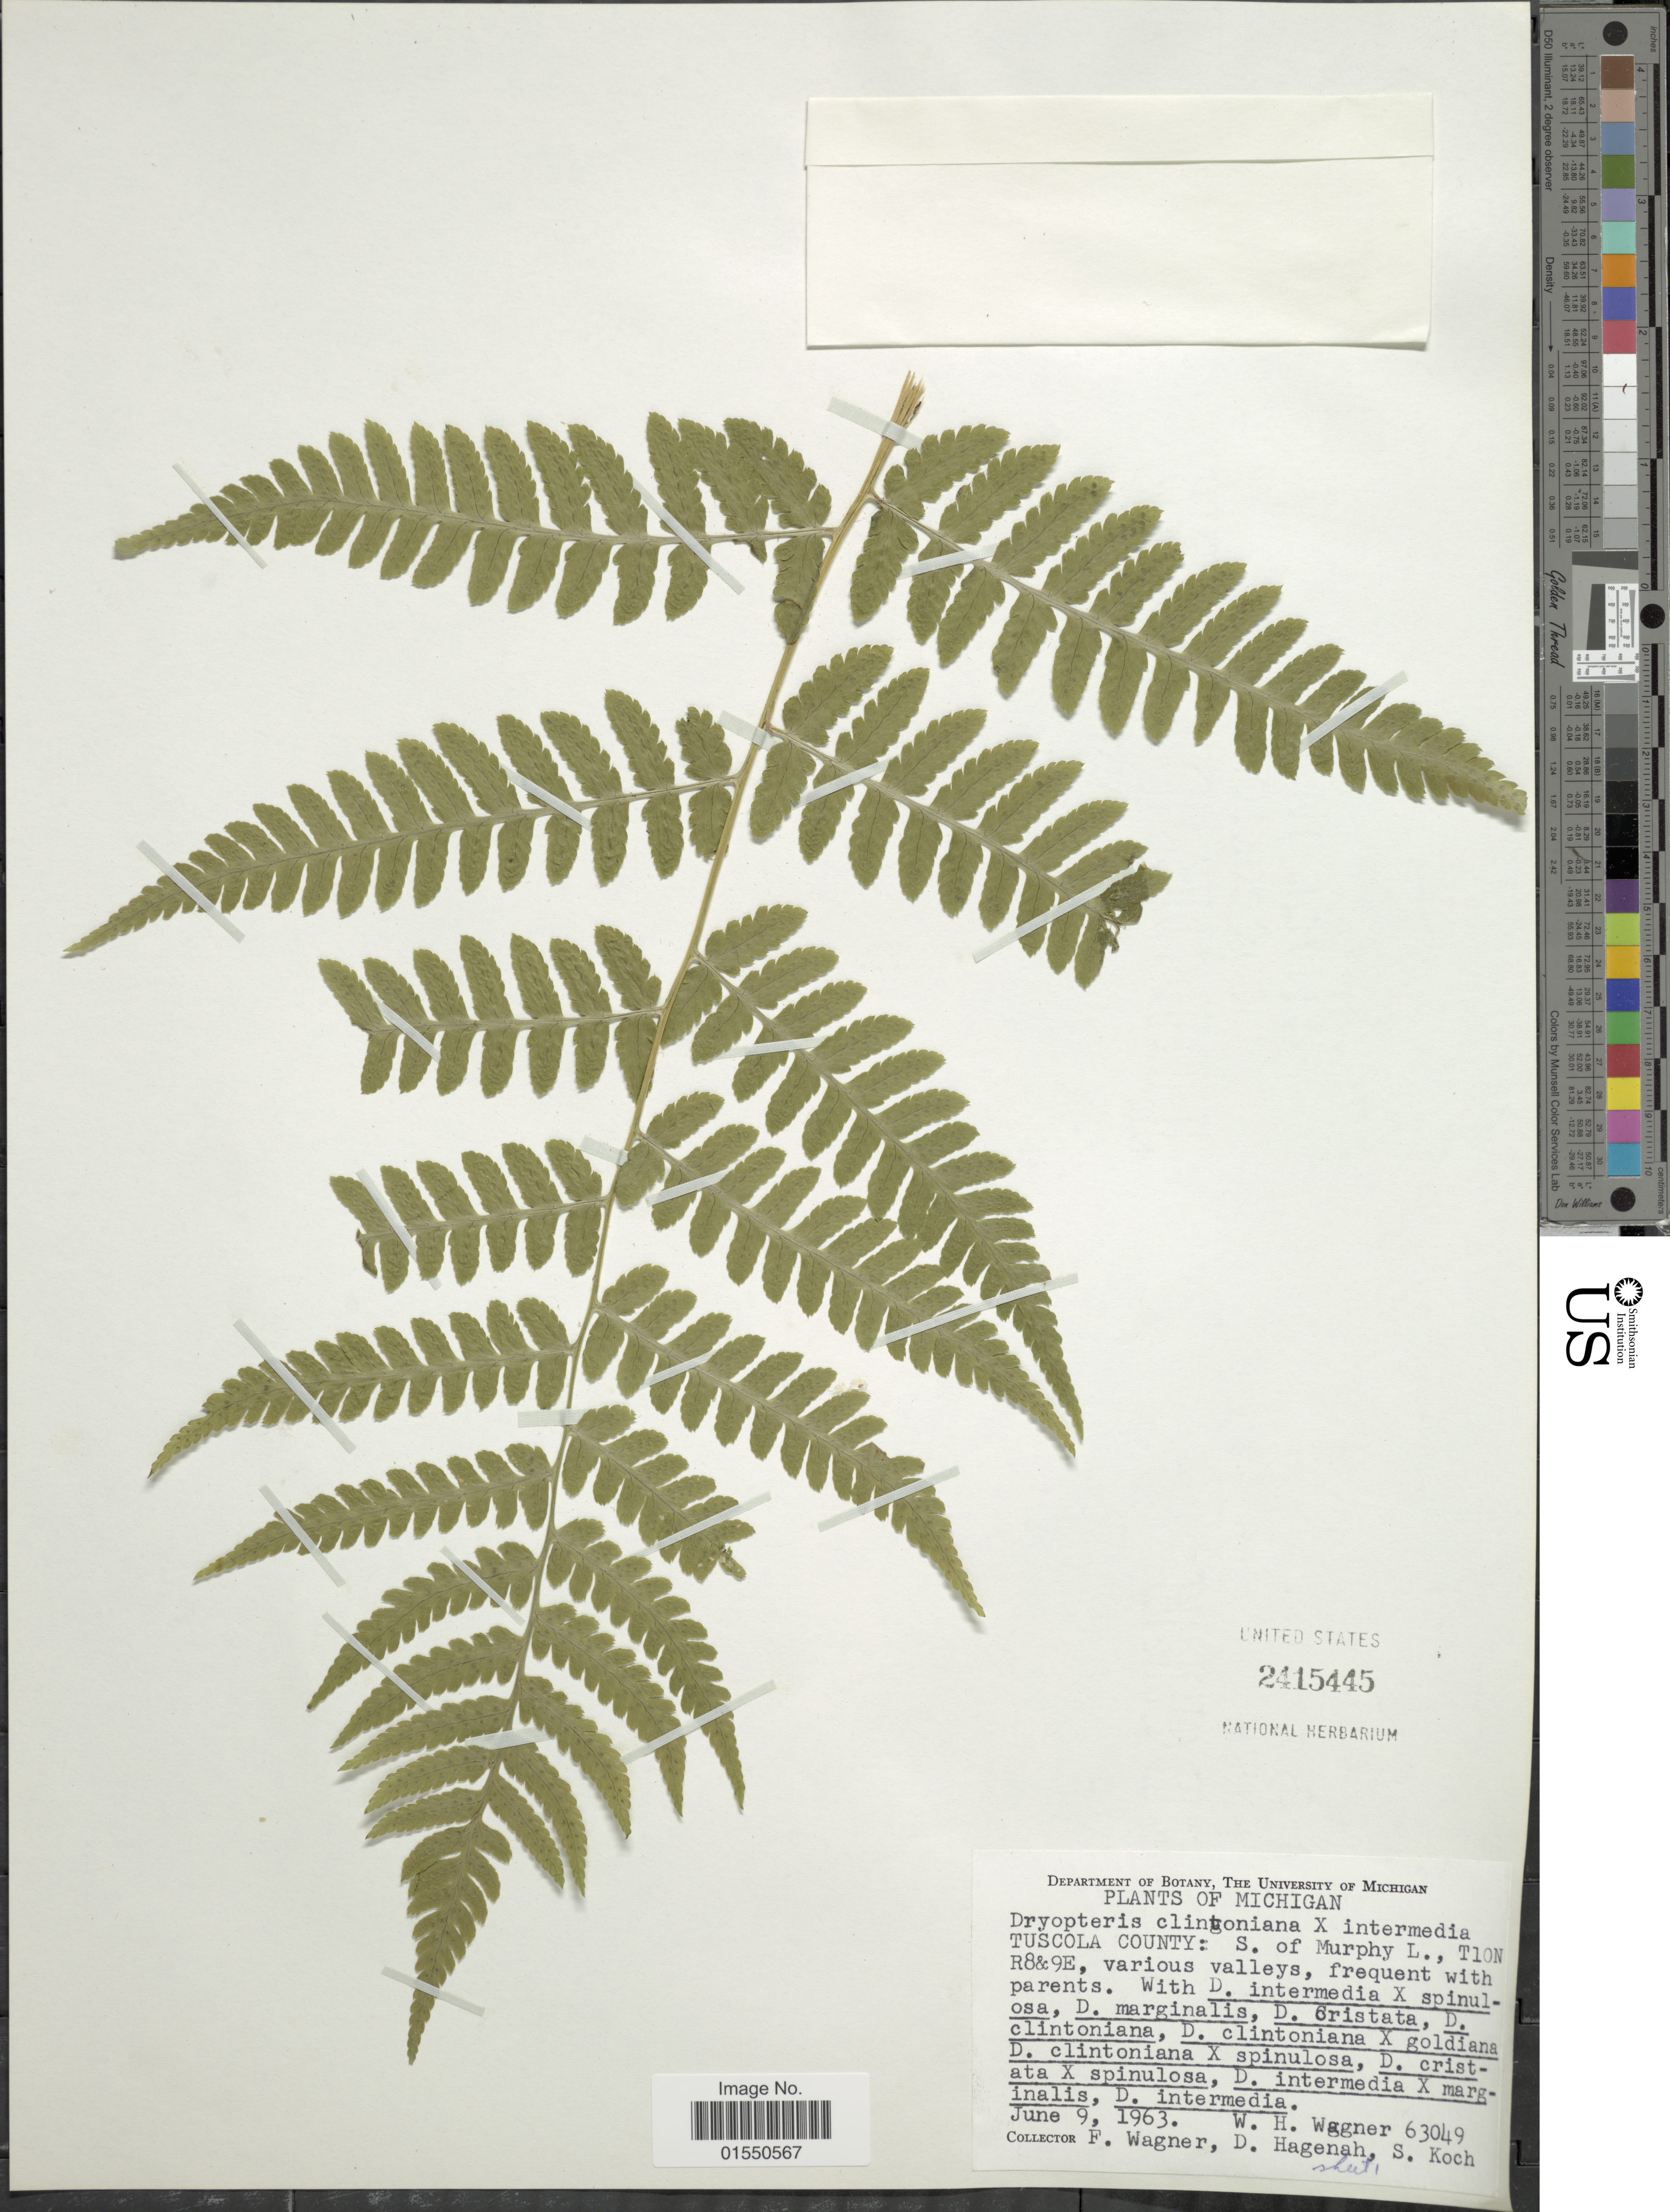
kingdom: Plantae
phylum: Tracheophyta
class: Polypodiopsida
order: Polypodiales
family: Dryopteridaceae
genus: Dryopteris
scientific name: Dryopteris x dowellii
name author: (Farw.) Wherry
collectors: W. H. Wagner, F. Wagner, D. Haganah & S. Koch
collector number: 63049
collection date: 1963-06-09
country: United States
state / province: Michigan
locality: Tuscola County: S. of Murphy L. , Tion R8 & 9E, various valleys, frequent with parents.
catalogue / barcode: US 2415445